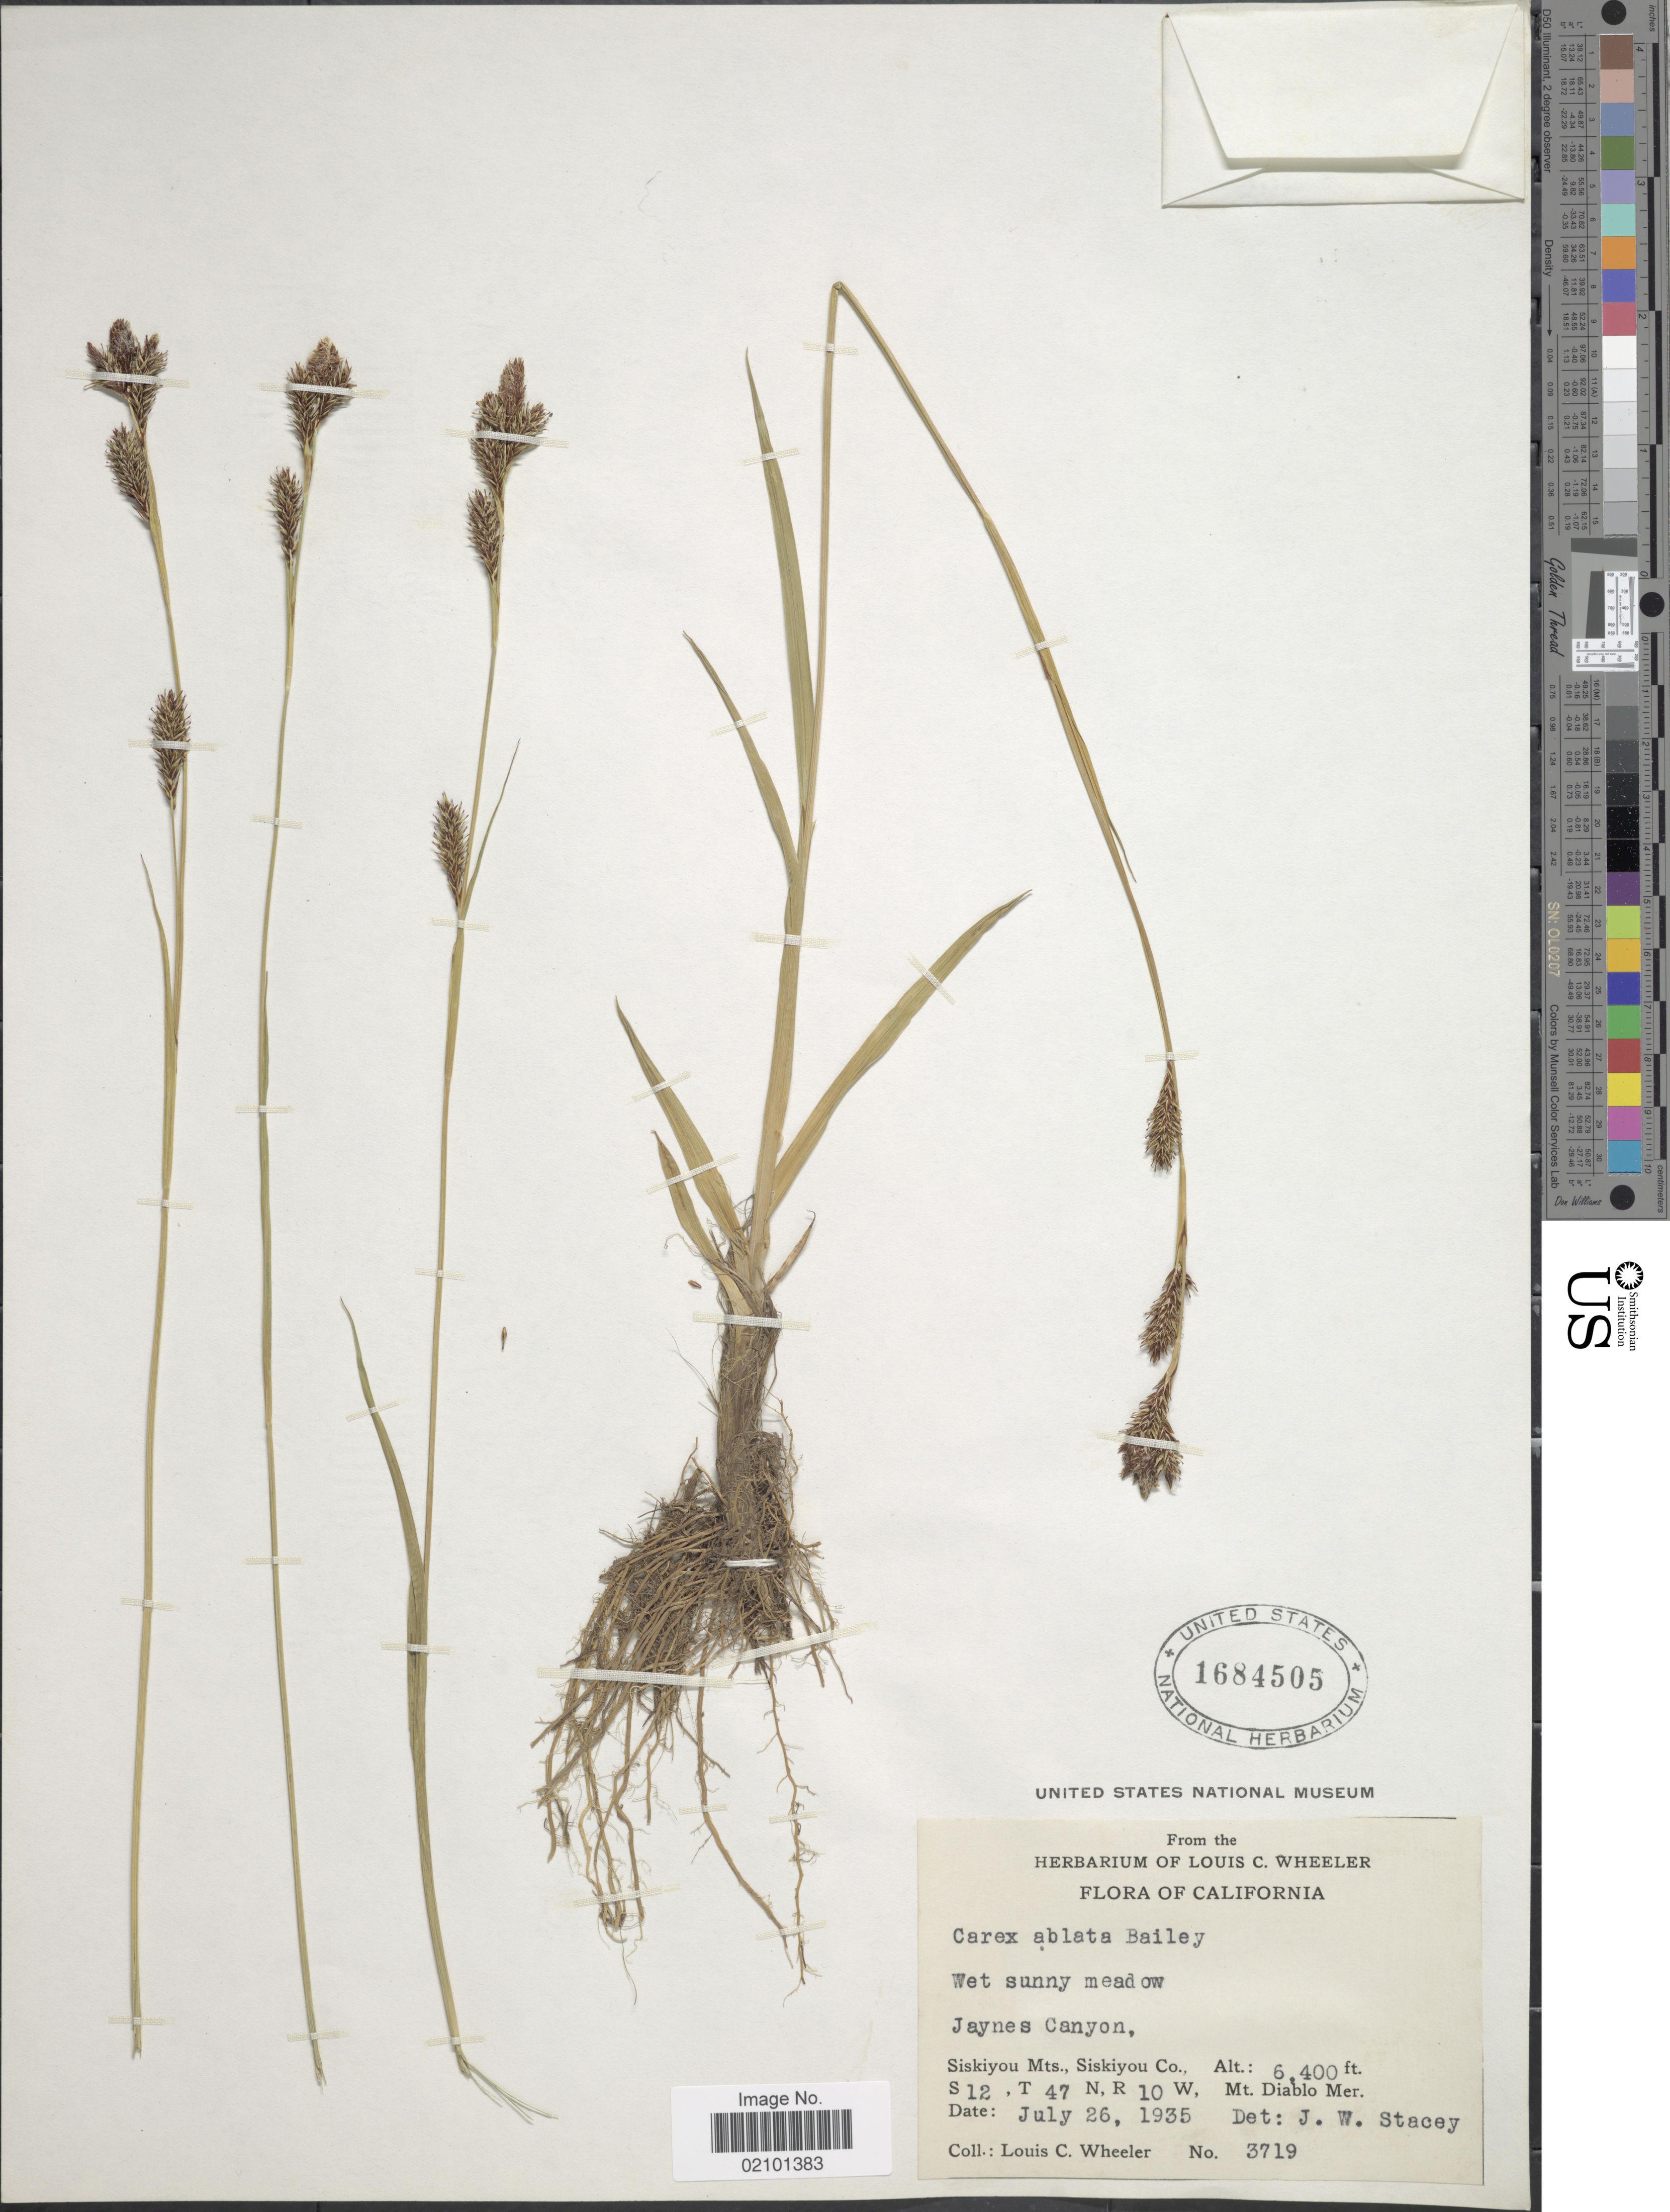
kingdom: Plantae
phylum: Tracheophyta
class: Liliopsida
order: Poales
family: Cyperaceae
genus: Carex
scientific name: Carex ablata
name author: L.H. Bailey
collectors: L. C. Wheeler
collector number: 3719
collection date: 1935-07-26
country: United States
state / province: California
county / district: Siskiyou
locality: Jaynes Canyon, Siskiyou Mts., Siskiyou Co., S 12, T 47 N, R 10 W, Mt. Diablo Mer.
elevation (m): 1951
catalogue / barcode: US 1684505